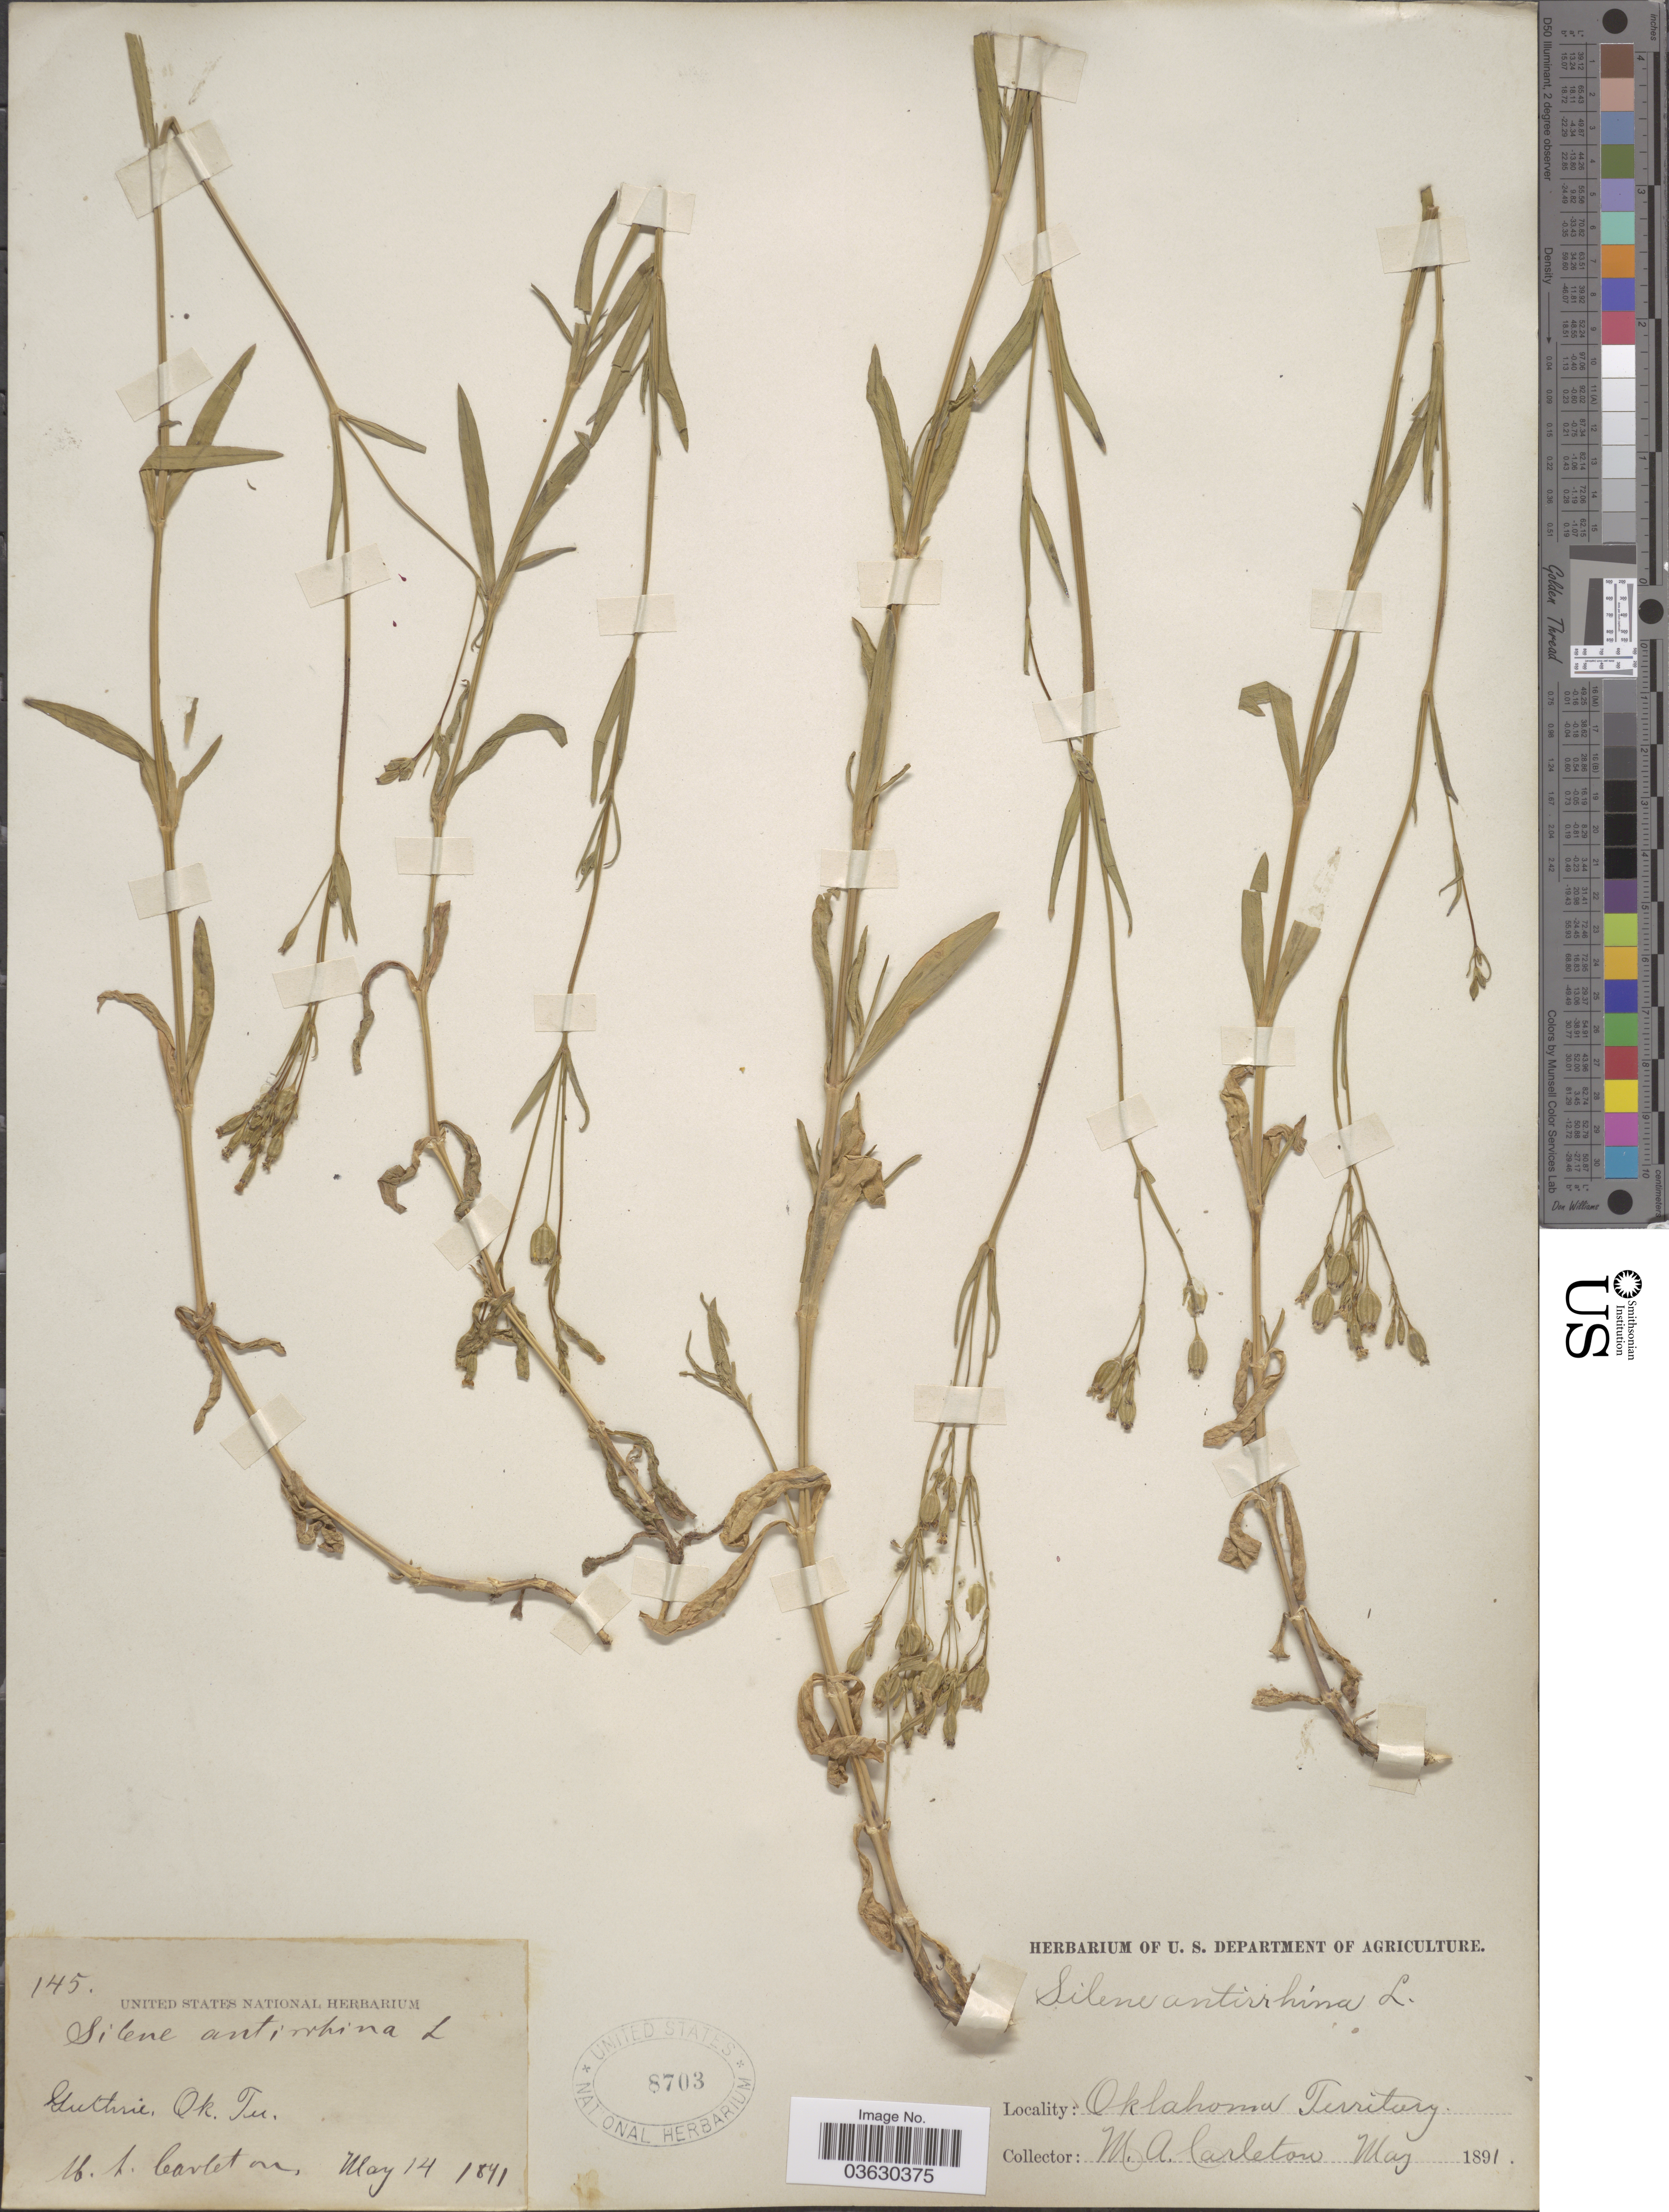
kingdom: Plantae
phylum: Tracheophyta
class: Magnoliopsida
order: Caryophyllales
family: Caryophyllaceae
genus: Silene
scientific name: Silene antirrhina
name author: L.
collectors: M. A. Carleton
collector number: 145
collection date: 1891-05-14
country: United States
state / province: Oklahoma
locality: Guthrie.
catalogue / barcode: US 8703